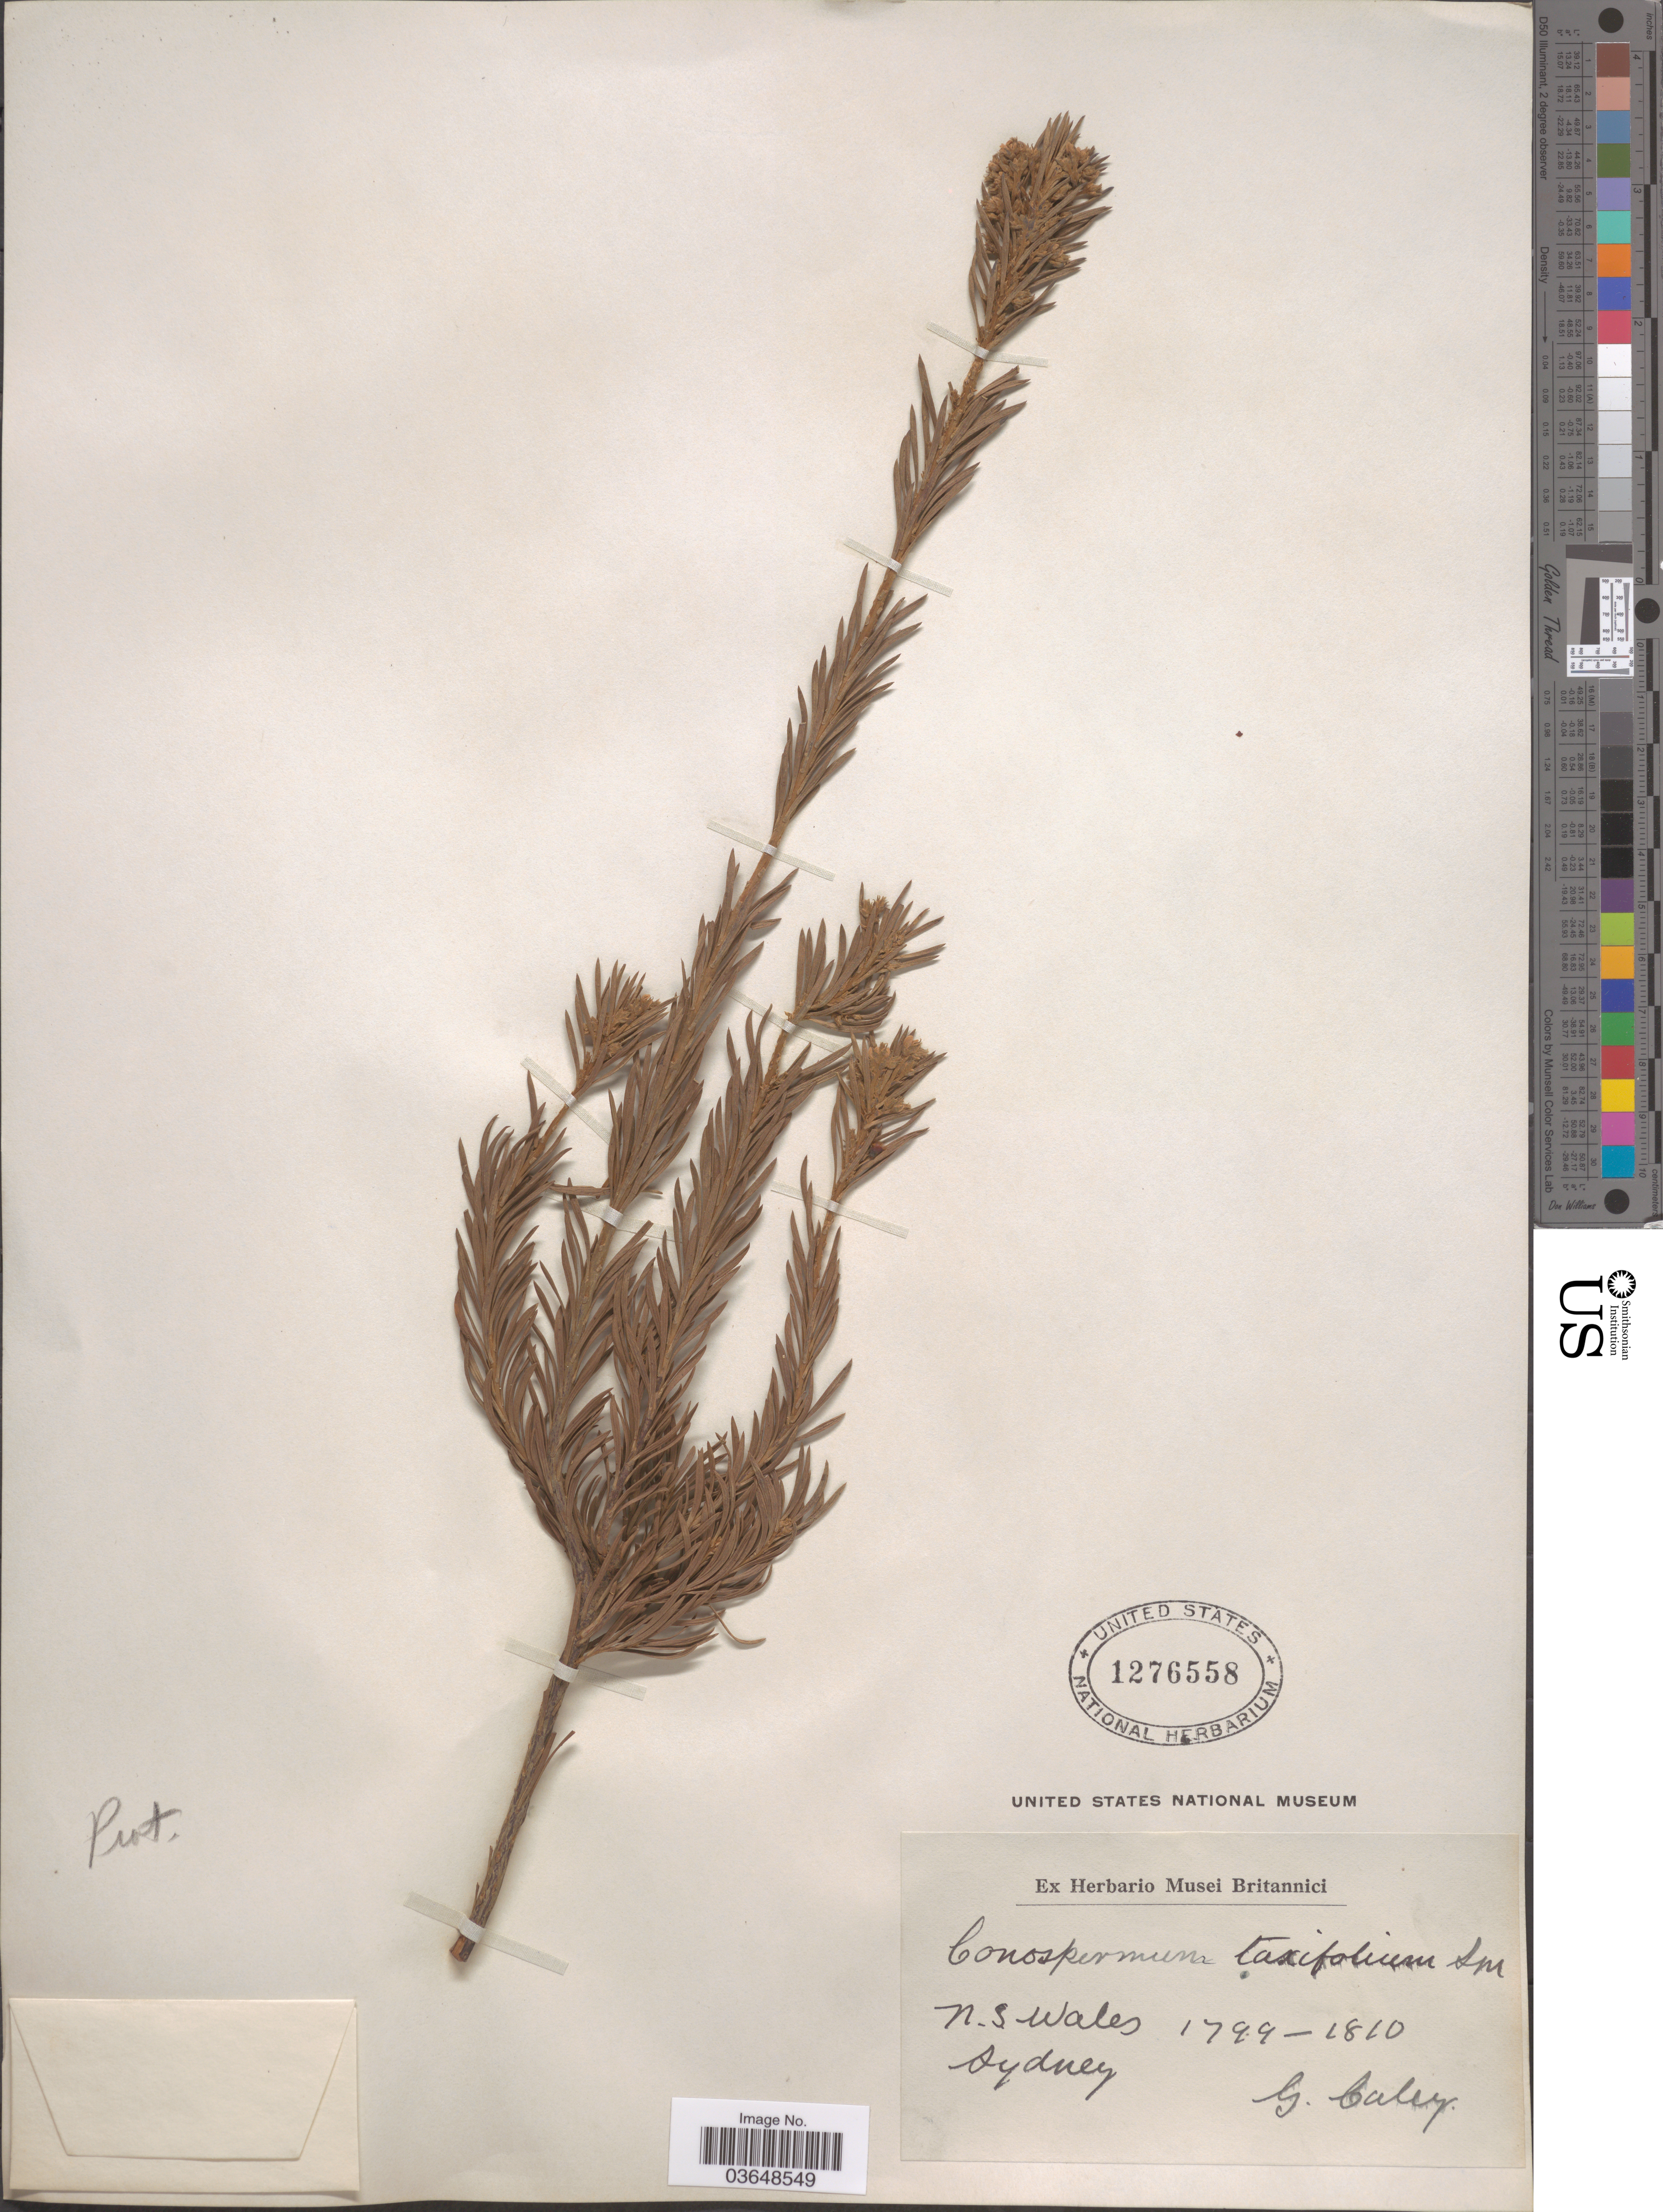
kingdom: Plantae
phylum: Tracheophyta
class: Magnoliopsida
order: Proteales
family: Proteaceae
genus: Conospermum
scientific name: Conospermum taxifolium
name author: Sm.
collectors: G. Caley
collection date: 1799/1810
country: Australia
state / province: New South Wales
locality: Sydney.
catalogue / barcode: US 1276558